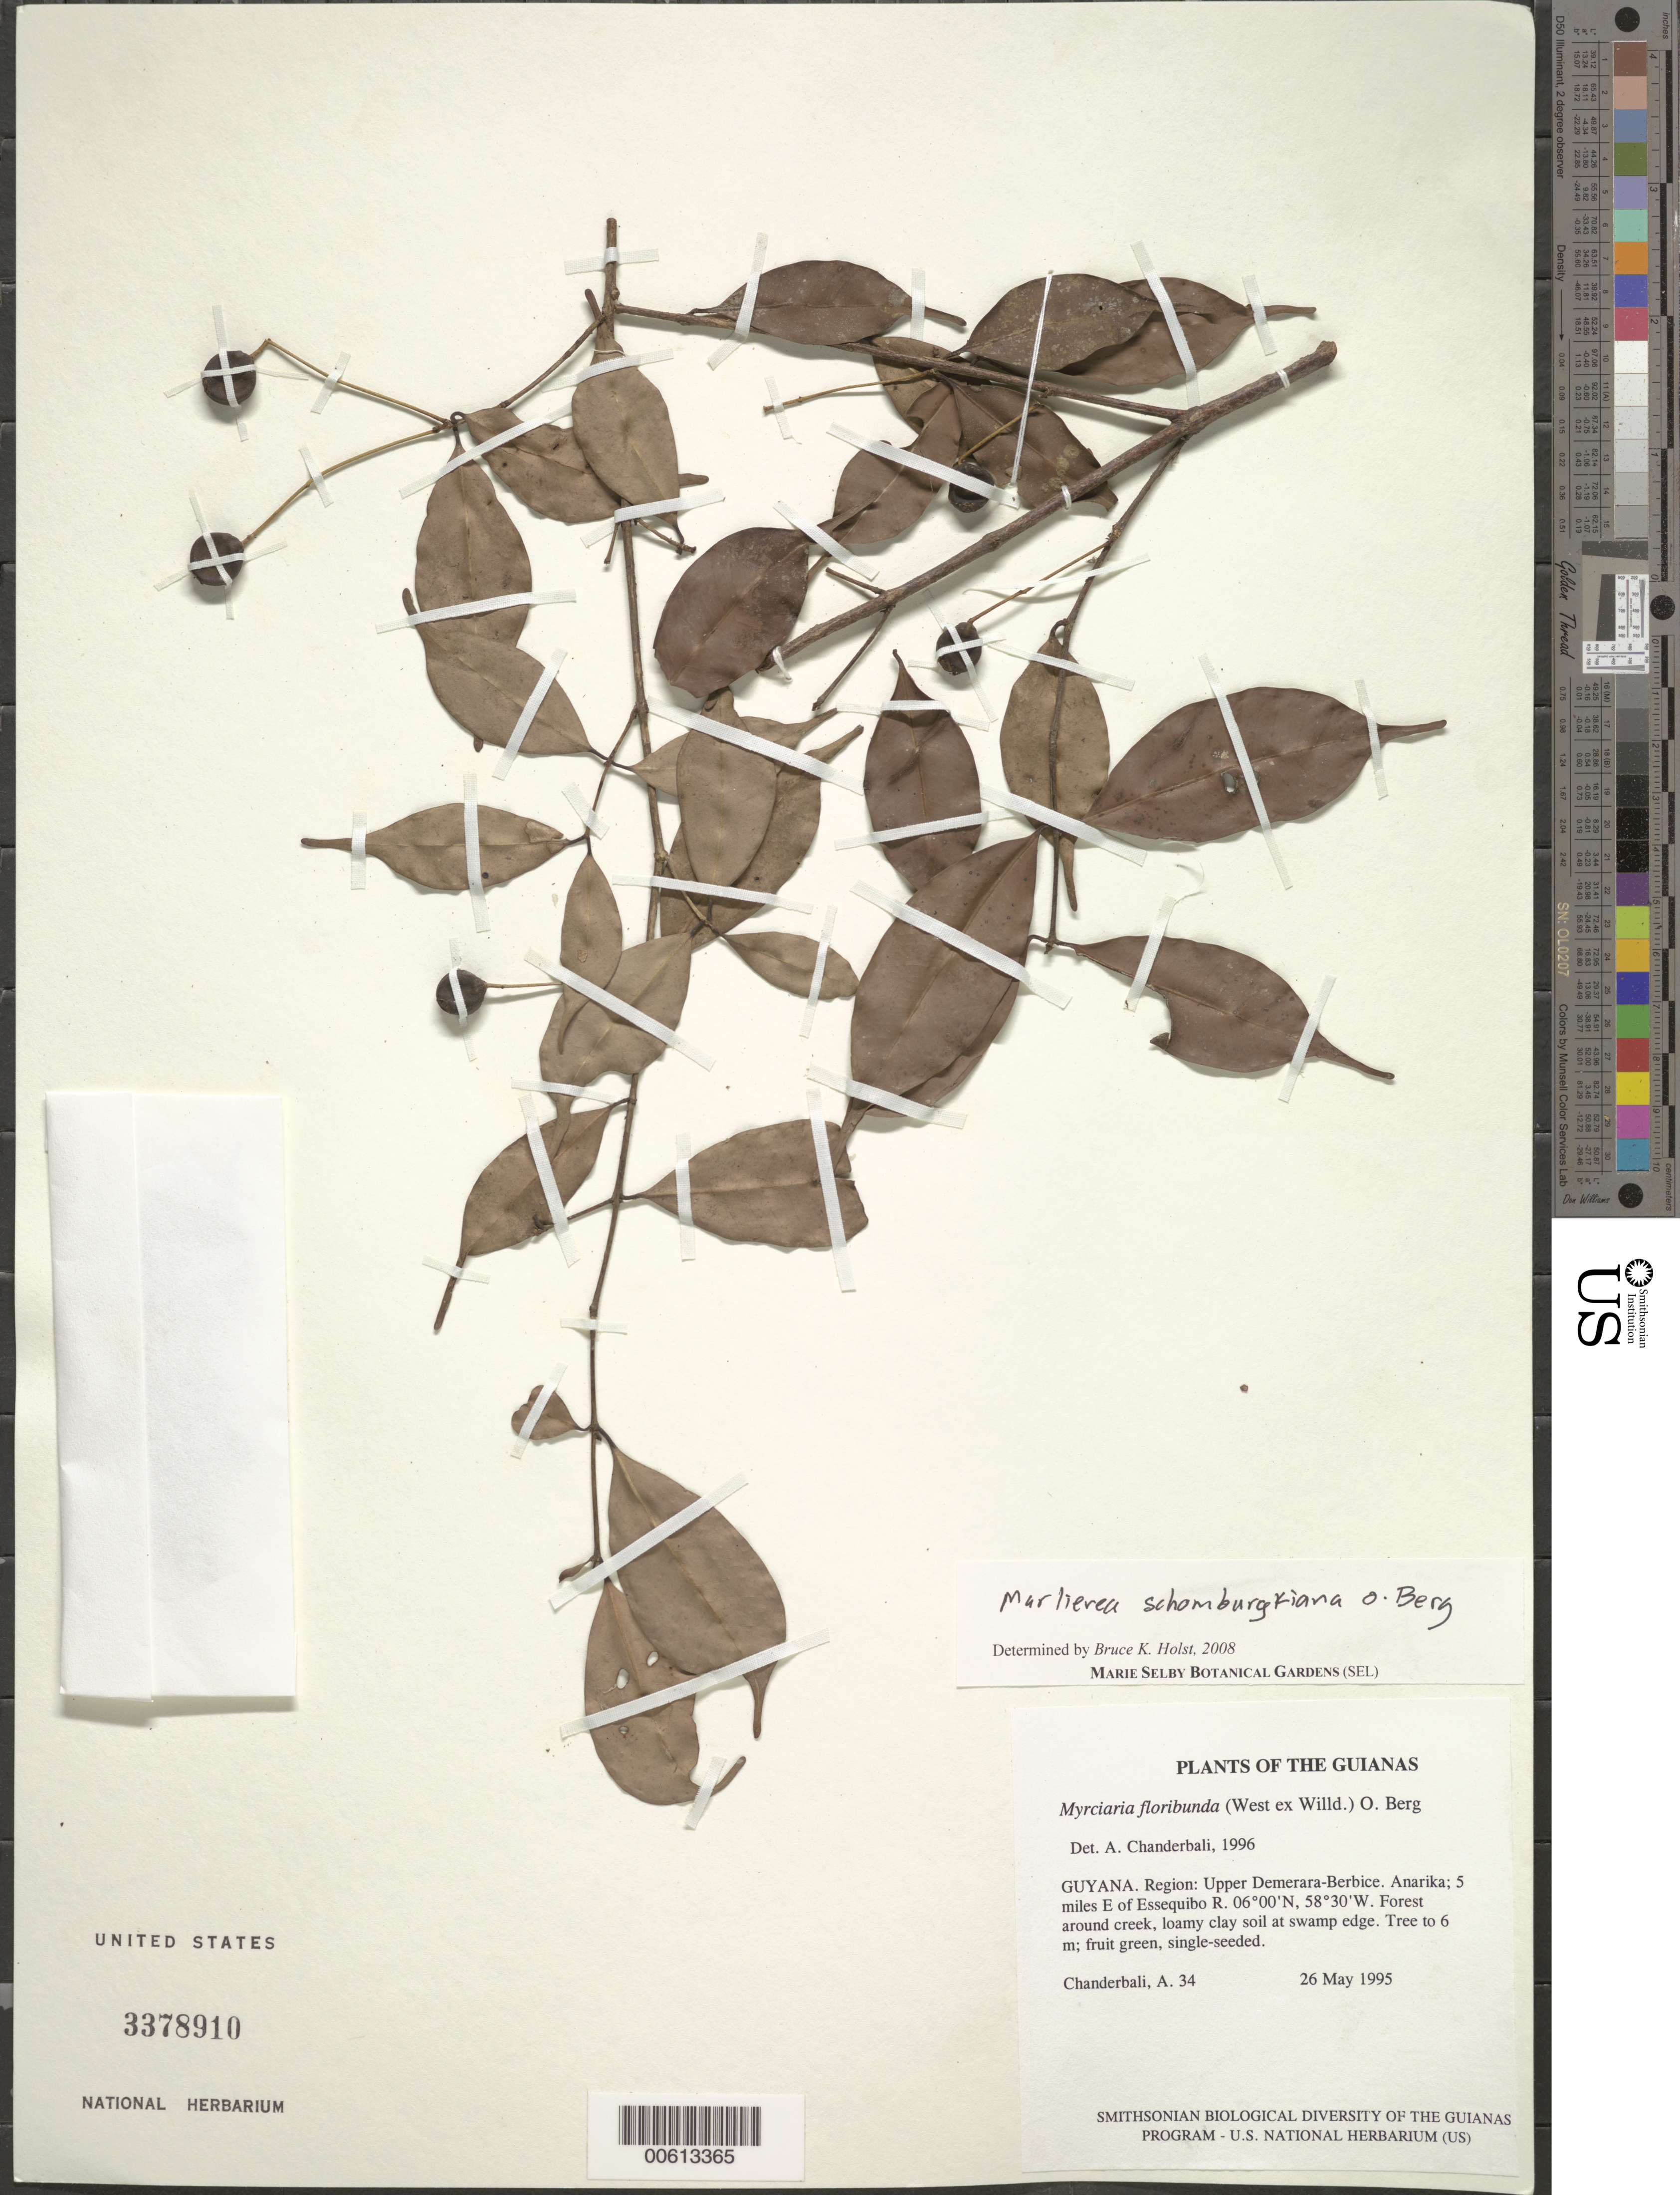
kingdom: Plantae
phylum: Tracheophyta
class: Magnoliopsida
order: Myrtales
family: Myrtaceae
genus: Myrcia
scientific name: Myrcia neoschomburgkiana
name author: E. Lucas & C.E. Wilson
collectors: A. S. Chanderbali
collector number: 0034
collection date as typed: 26 May 1995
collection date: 1995-05-26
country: Guyana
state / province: U. Demerara-Berbice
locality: Anarika; 5 miles E of Essequibo R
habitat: Forest around creek, loamy clay soil at swamp edge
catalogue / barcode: US 3378910